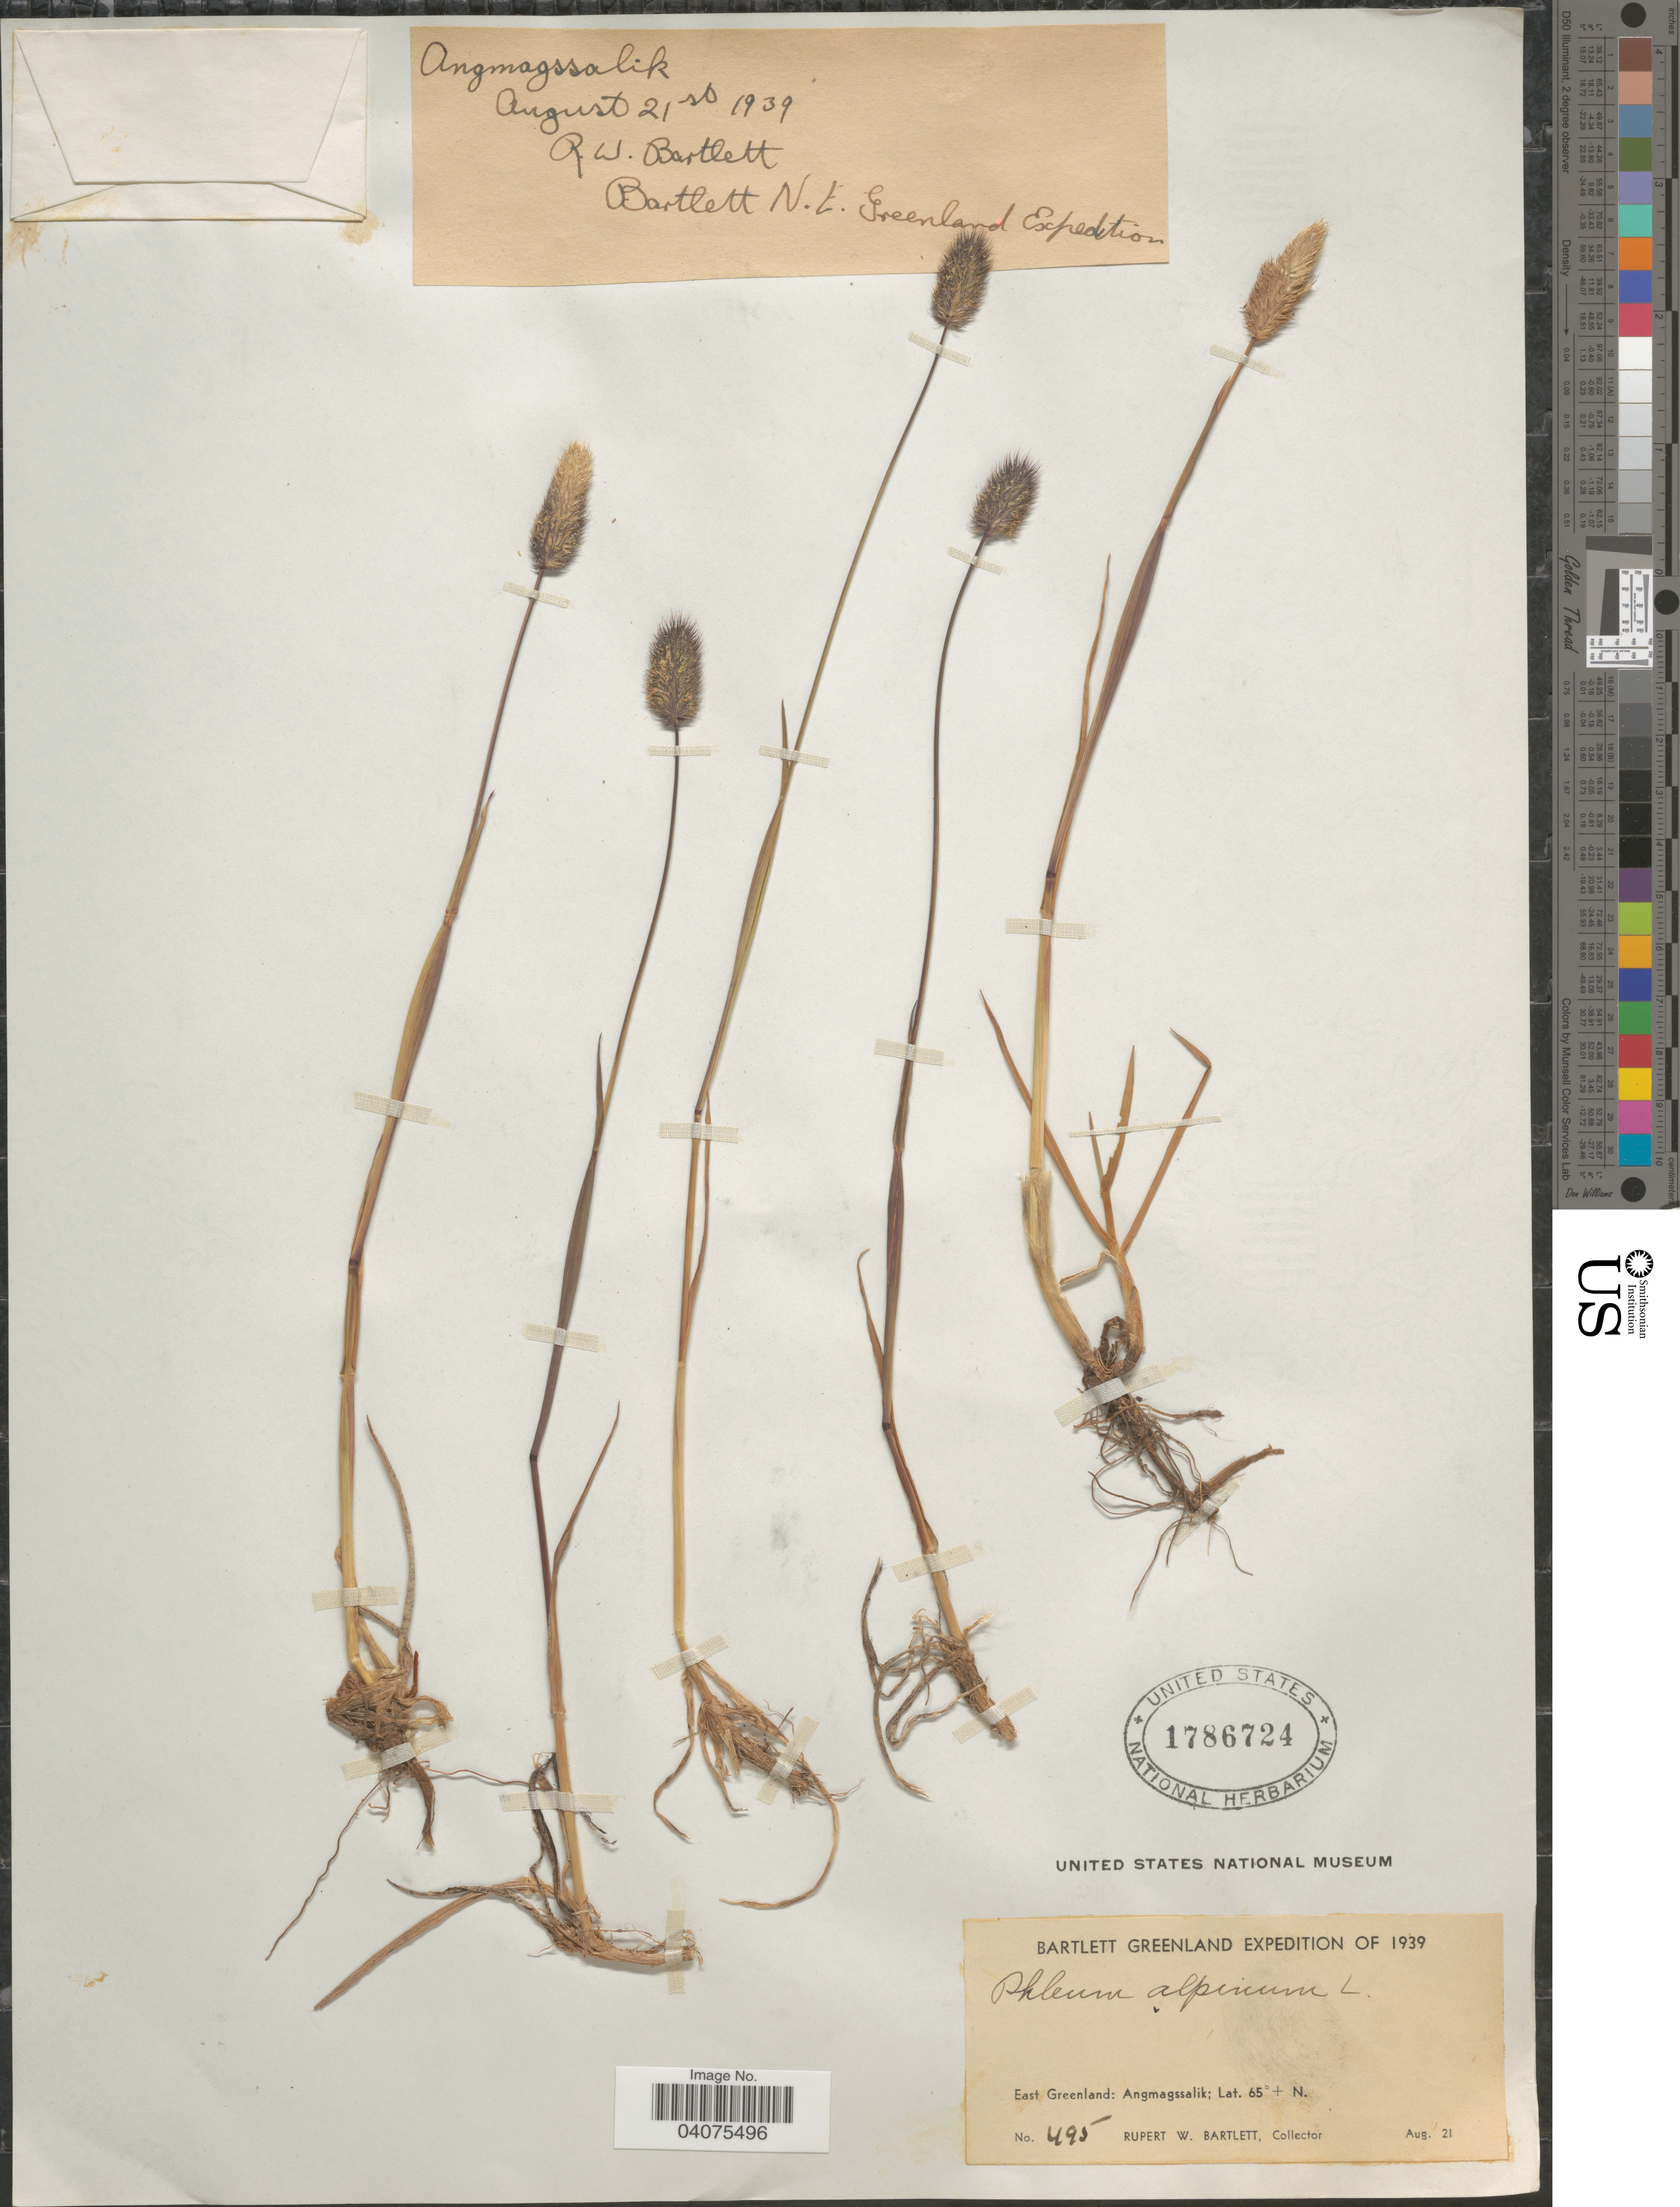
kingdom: Plantae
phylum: Tracheophyta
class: Liliopsida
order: Poales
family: Poaceae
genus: Phleum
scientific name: Phleum alpinum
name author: L.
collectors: R. W. Bartlett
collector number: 495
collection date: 1939-08-21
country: Greenland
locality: Bartlett Greenland Expedition of 1939. East Greenland: Angmagssalik.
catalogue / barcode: US 1786724